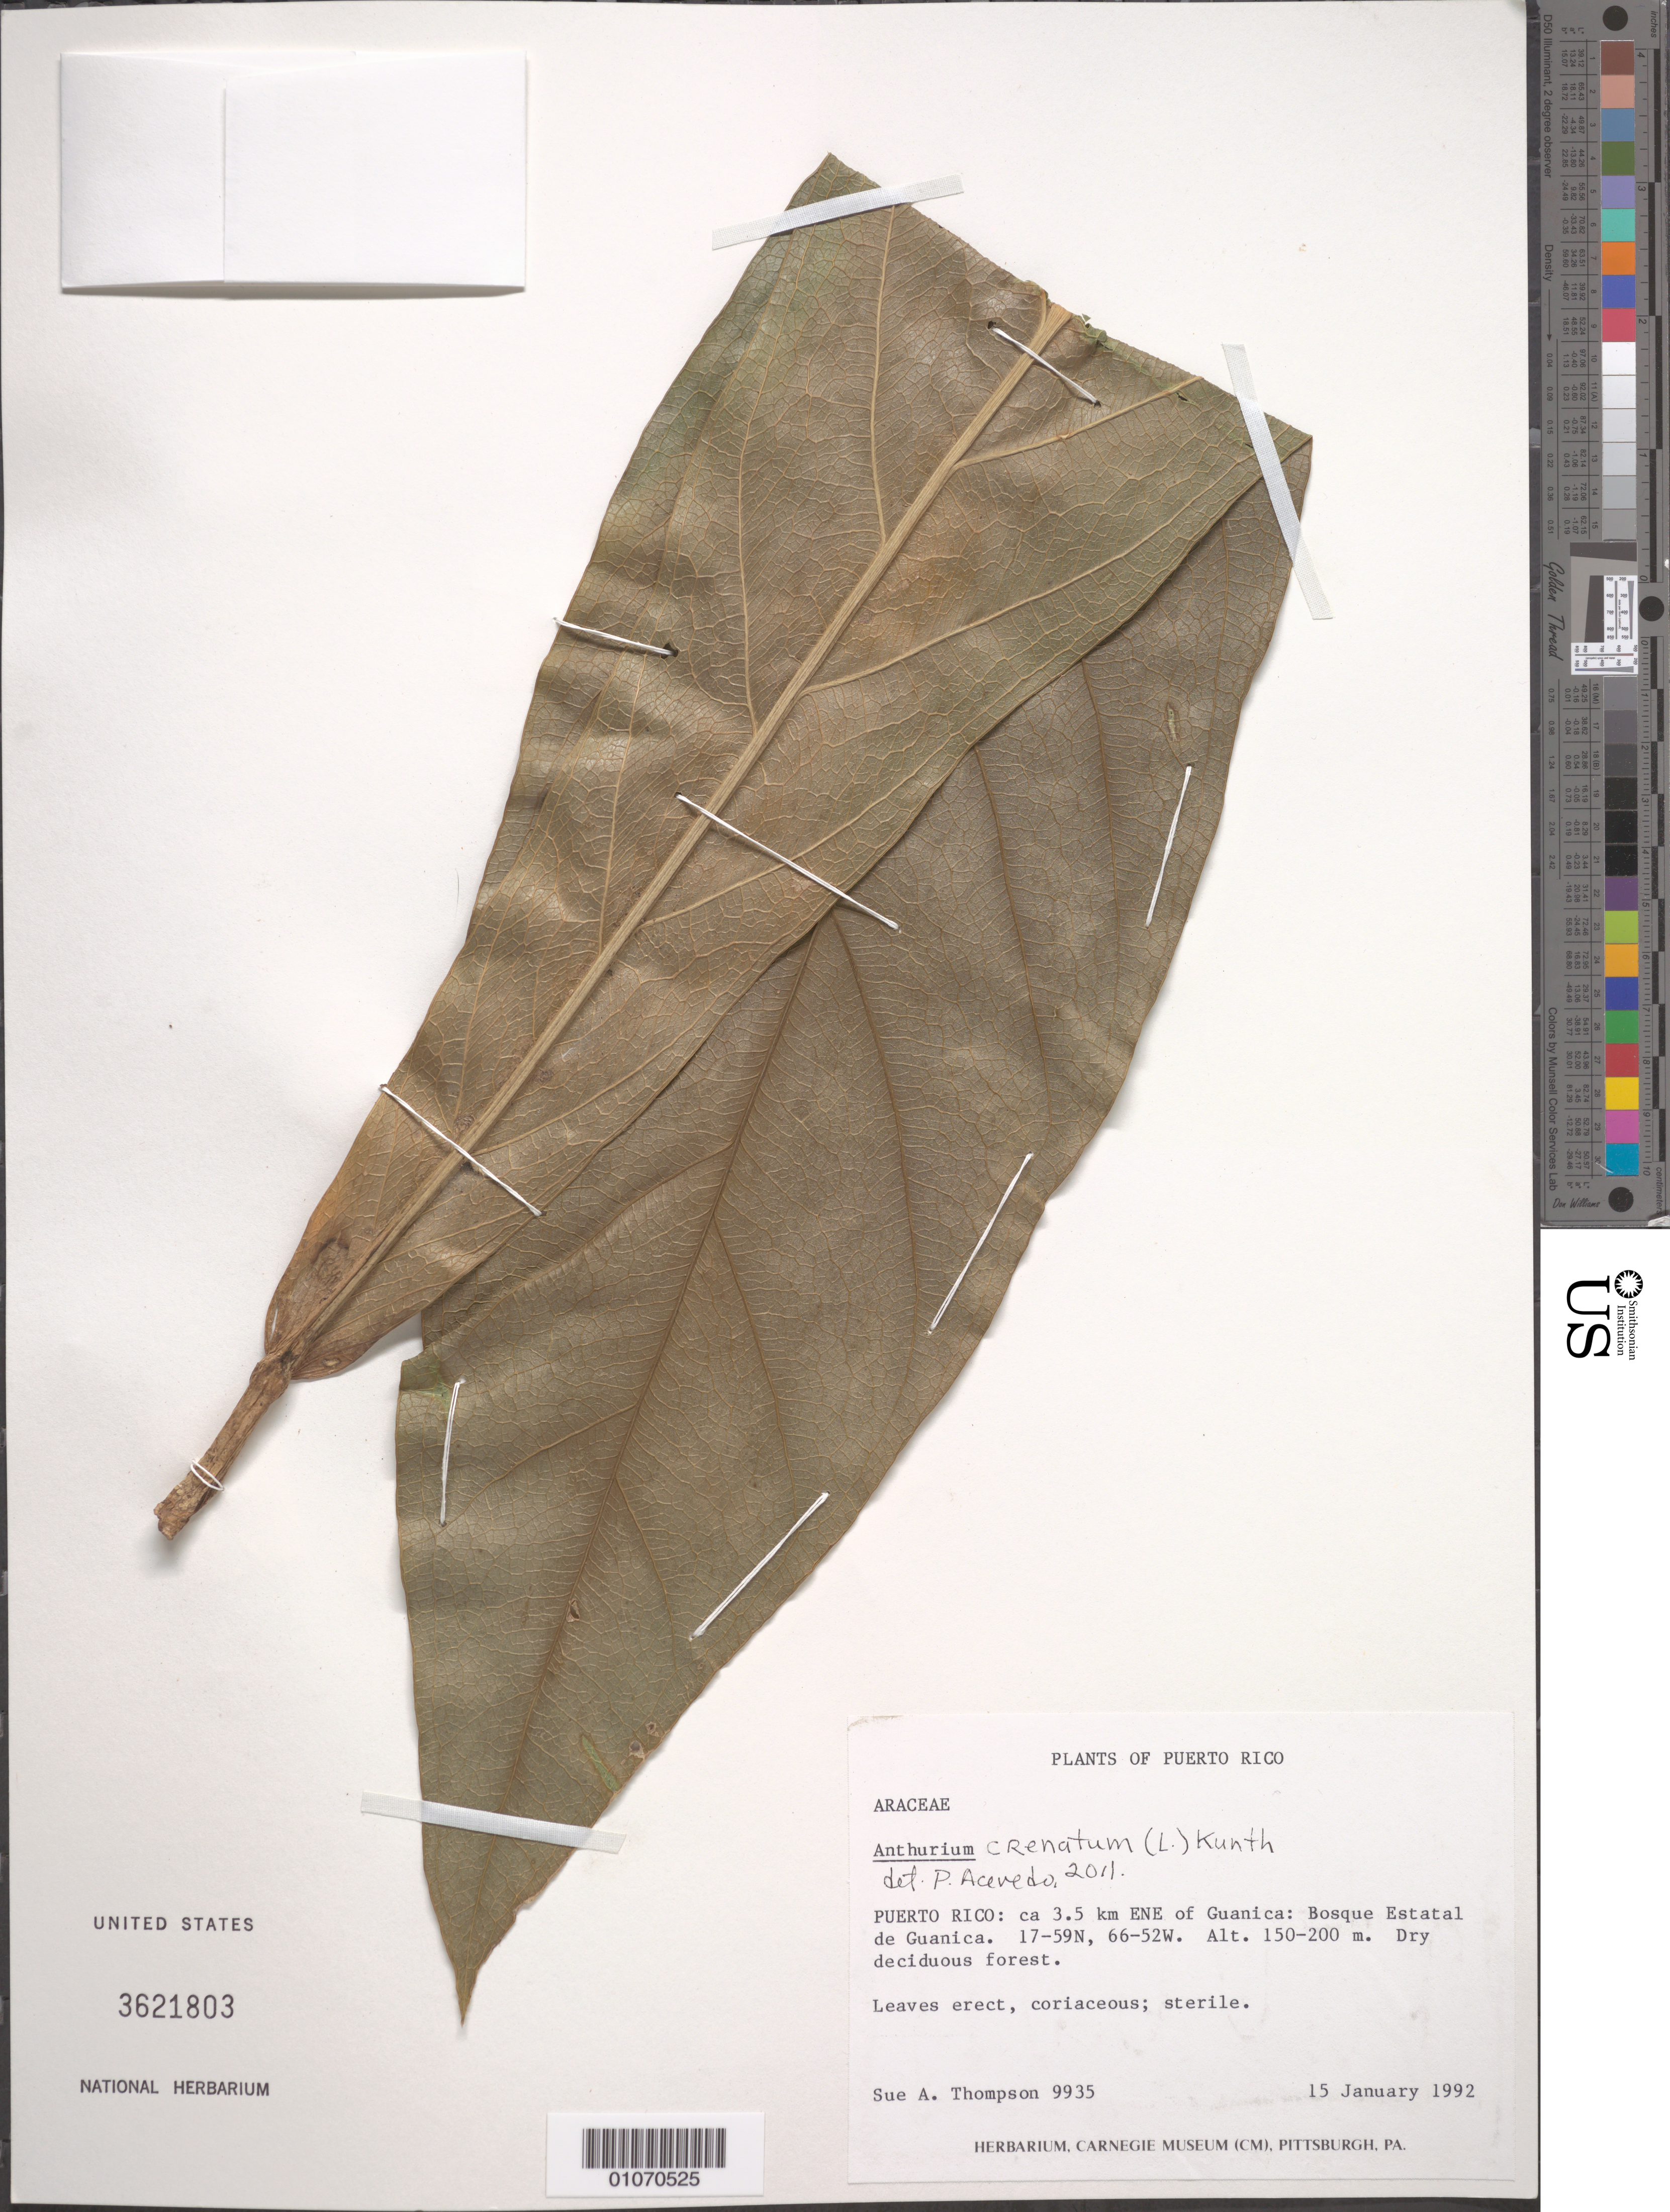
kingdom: Plantae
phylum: Tracheophyta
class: Liliopsida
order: Alismatales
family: Araceae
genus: Anthurium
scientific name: Anthurium crenatum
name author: (L.) Kunth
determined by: Acevedo-Rodríguez, P., (BOT), Smithsonian Institution - National Museum of Natural History (UNITED STATES)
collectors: S. A. Thompson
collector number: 9935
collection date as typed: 15 Jan 1992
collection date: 1992-01-15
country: Puerto Rico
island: Puerto Rico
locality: Guanica, about 3.5 km ENE; Bosque Estatal de Guanica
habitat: Dry deciduous forest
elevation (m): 150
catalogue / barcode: US 3621803